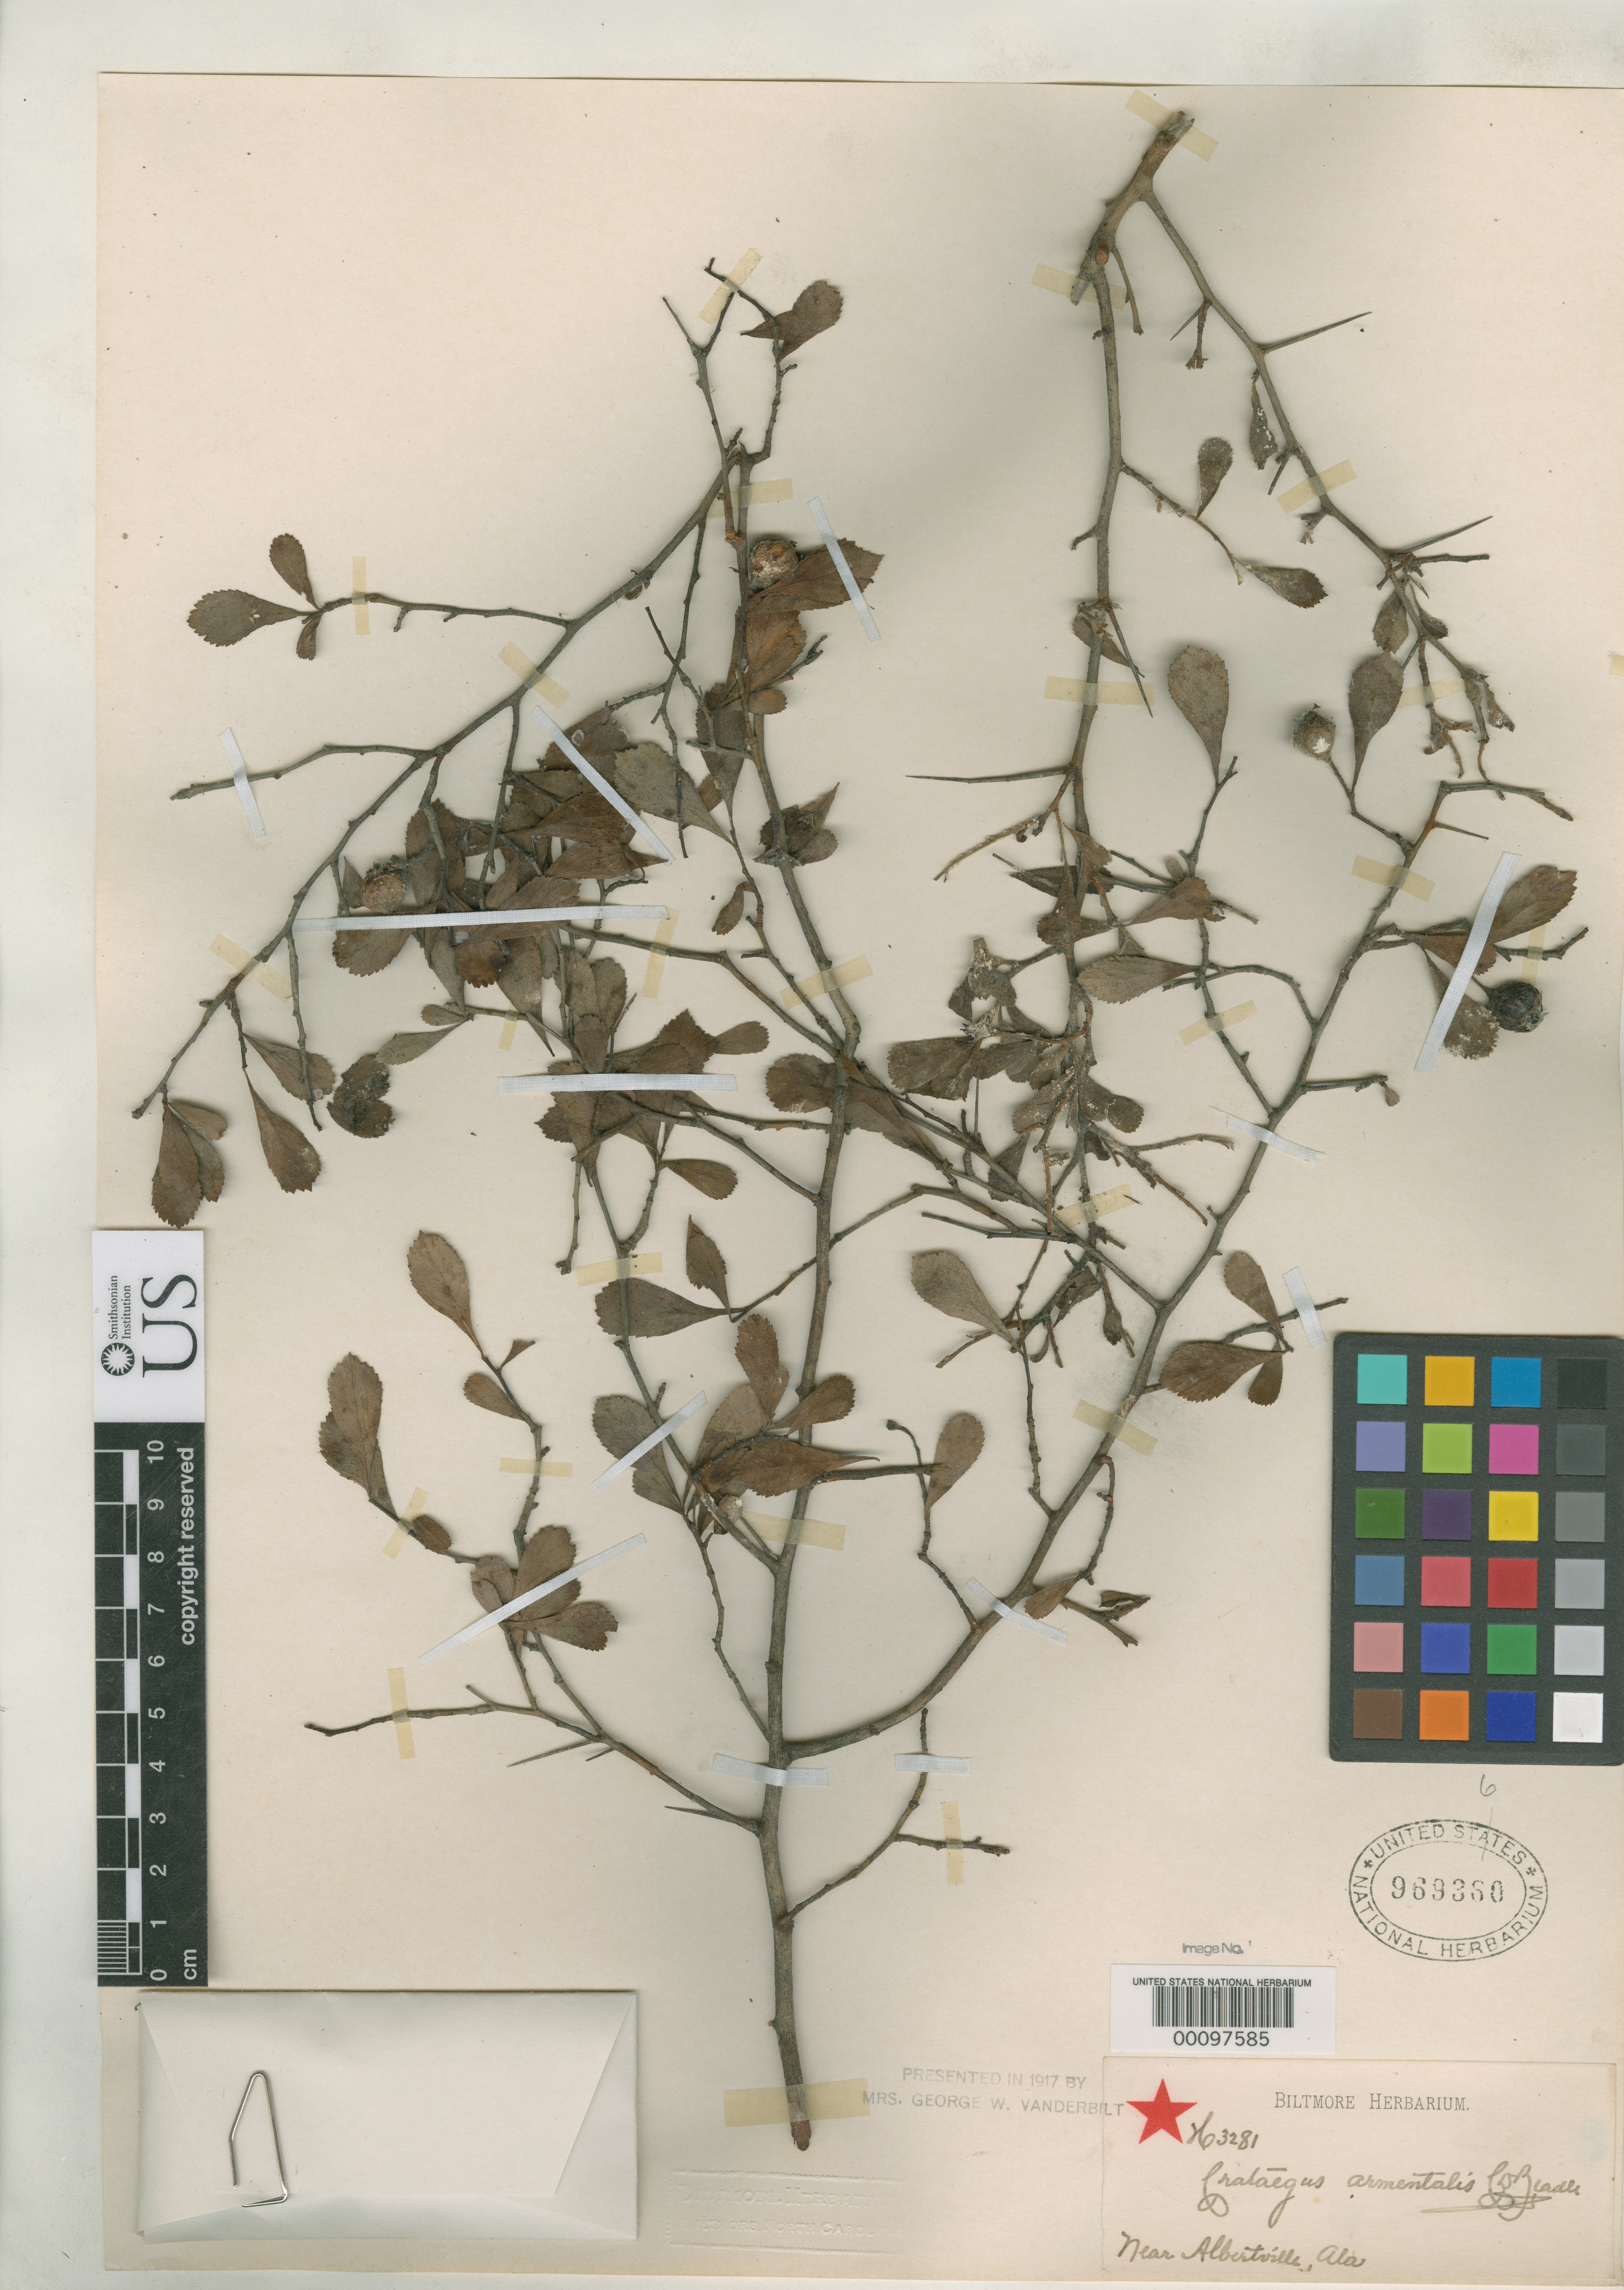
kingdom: Plantae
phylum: Tracheophyta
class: Magnoliopsida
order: Rosales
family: Rosaceae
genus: Crataegus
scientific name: Crataegus armentalis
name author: Beadle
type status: Syntype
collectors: ex herb. Biltmore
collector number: H 3281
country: United States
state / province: Alabama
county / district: Marshall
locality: Near Albertiville.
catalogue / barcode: US 969360